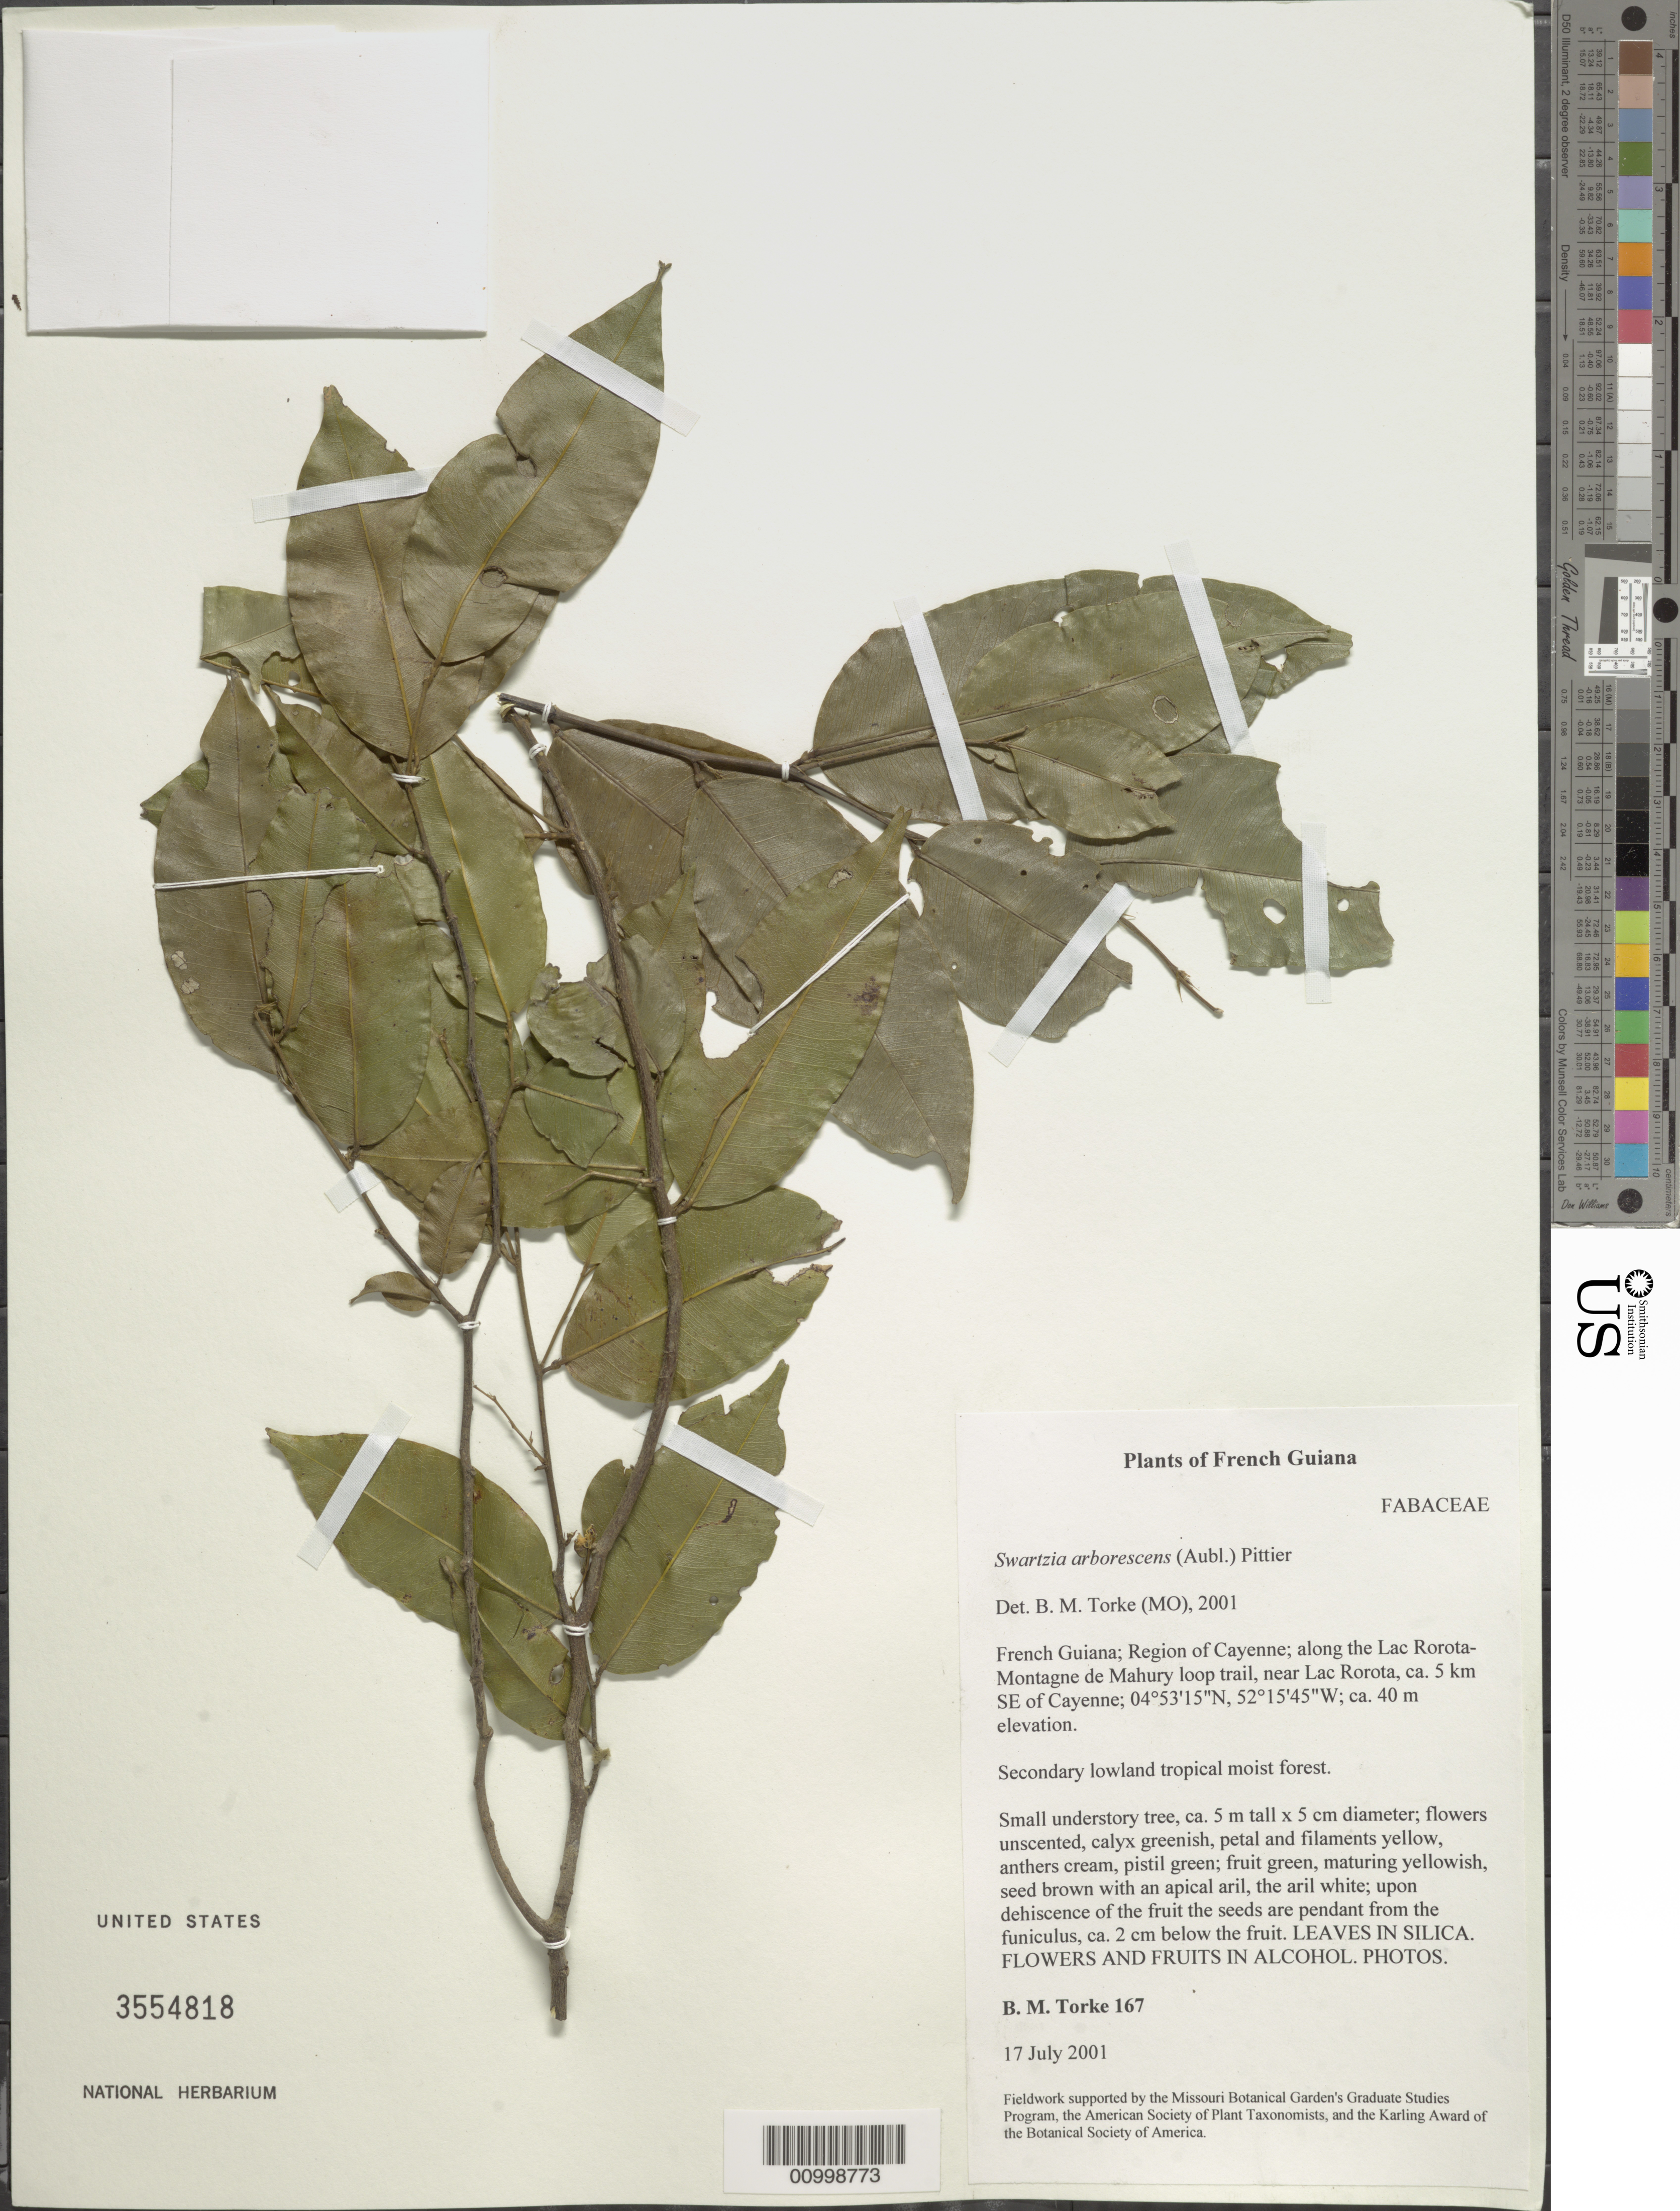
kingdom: Plantae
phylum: Tracheophyta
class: Magnoliopsida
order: Fabales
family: Fabaceae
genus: Swartzia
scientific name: Swartzia arborescens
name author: (Aubl.) Pittier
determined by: Torke, B. M., (MO)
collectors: B. M. Torke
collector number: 167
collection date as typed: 17-Jul-01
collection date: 2001-07-17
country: French Guiana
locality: Cayenne Region, along the Lac Rorota - Montagne de Mahury loop trail, near Lac Rorota, ca 5km SE of Cayenne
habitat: Secondary lowland tropical moist forest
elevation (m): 40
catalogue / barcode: US 3554818